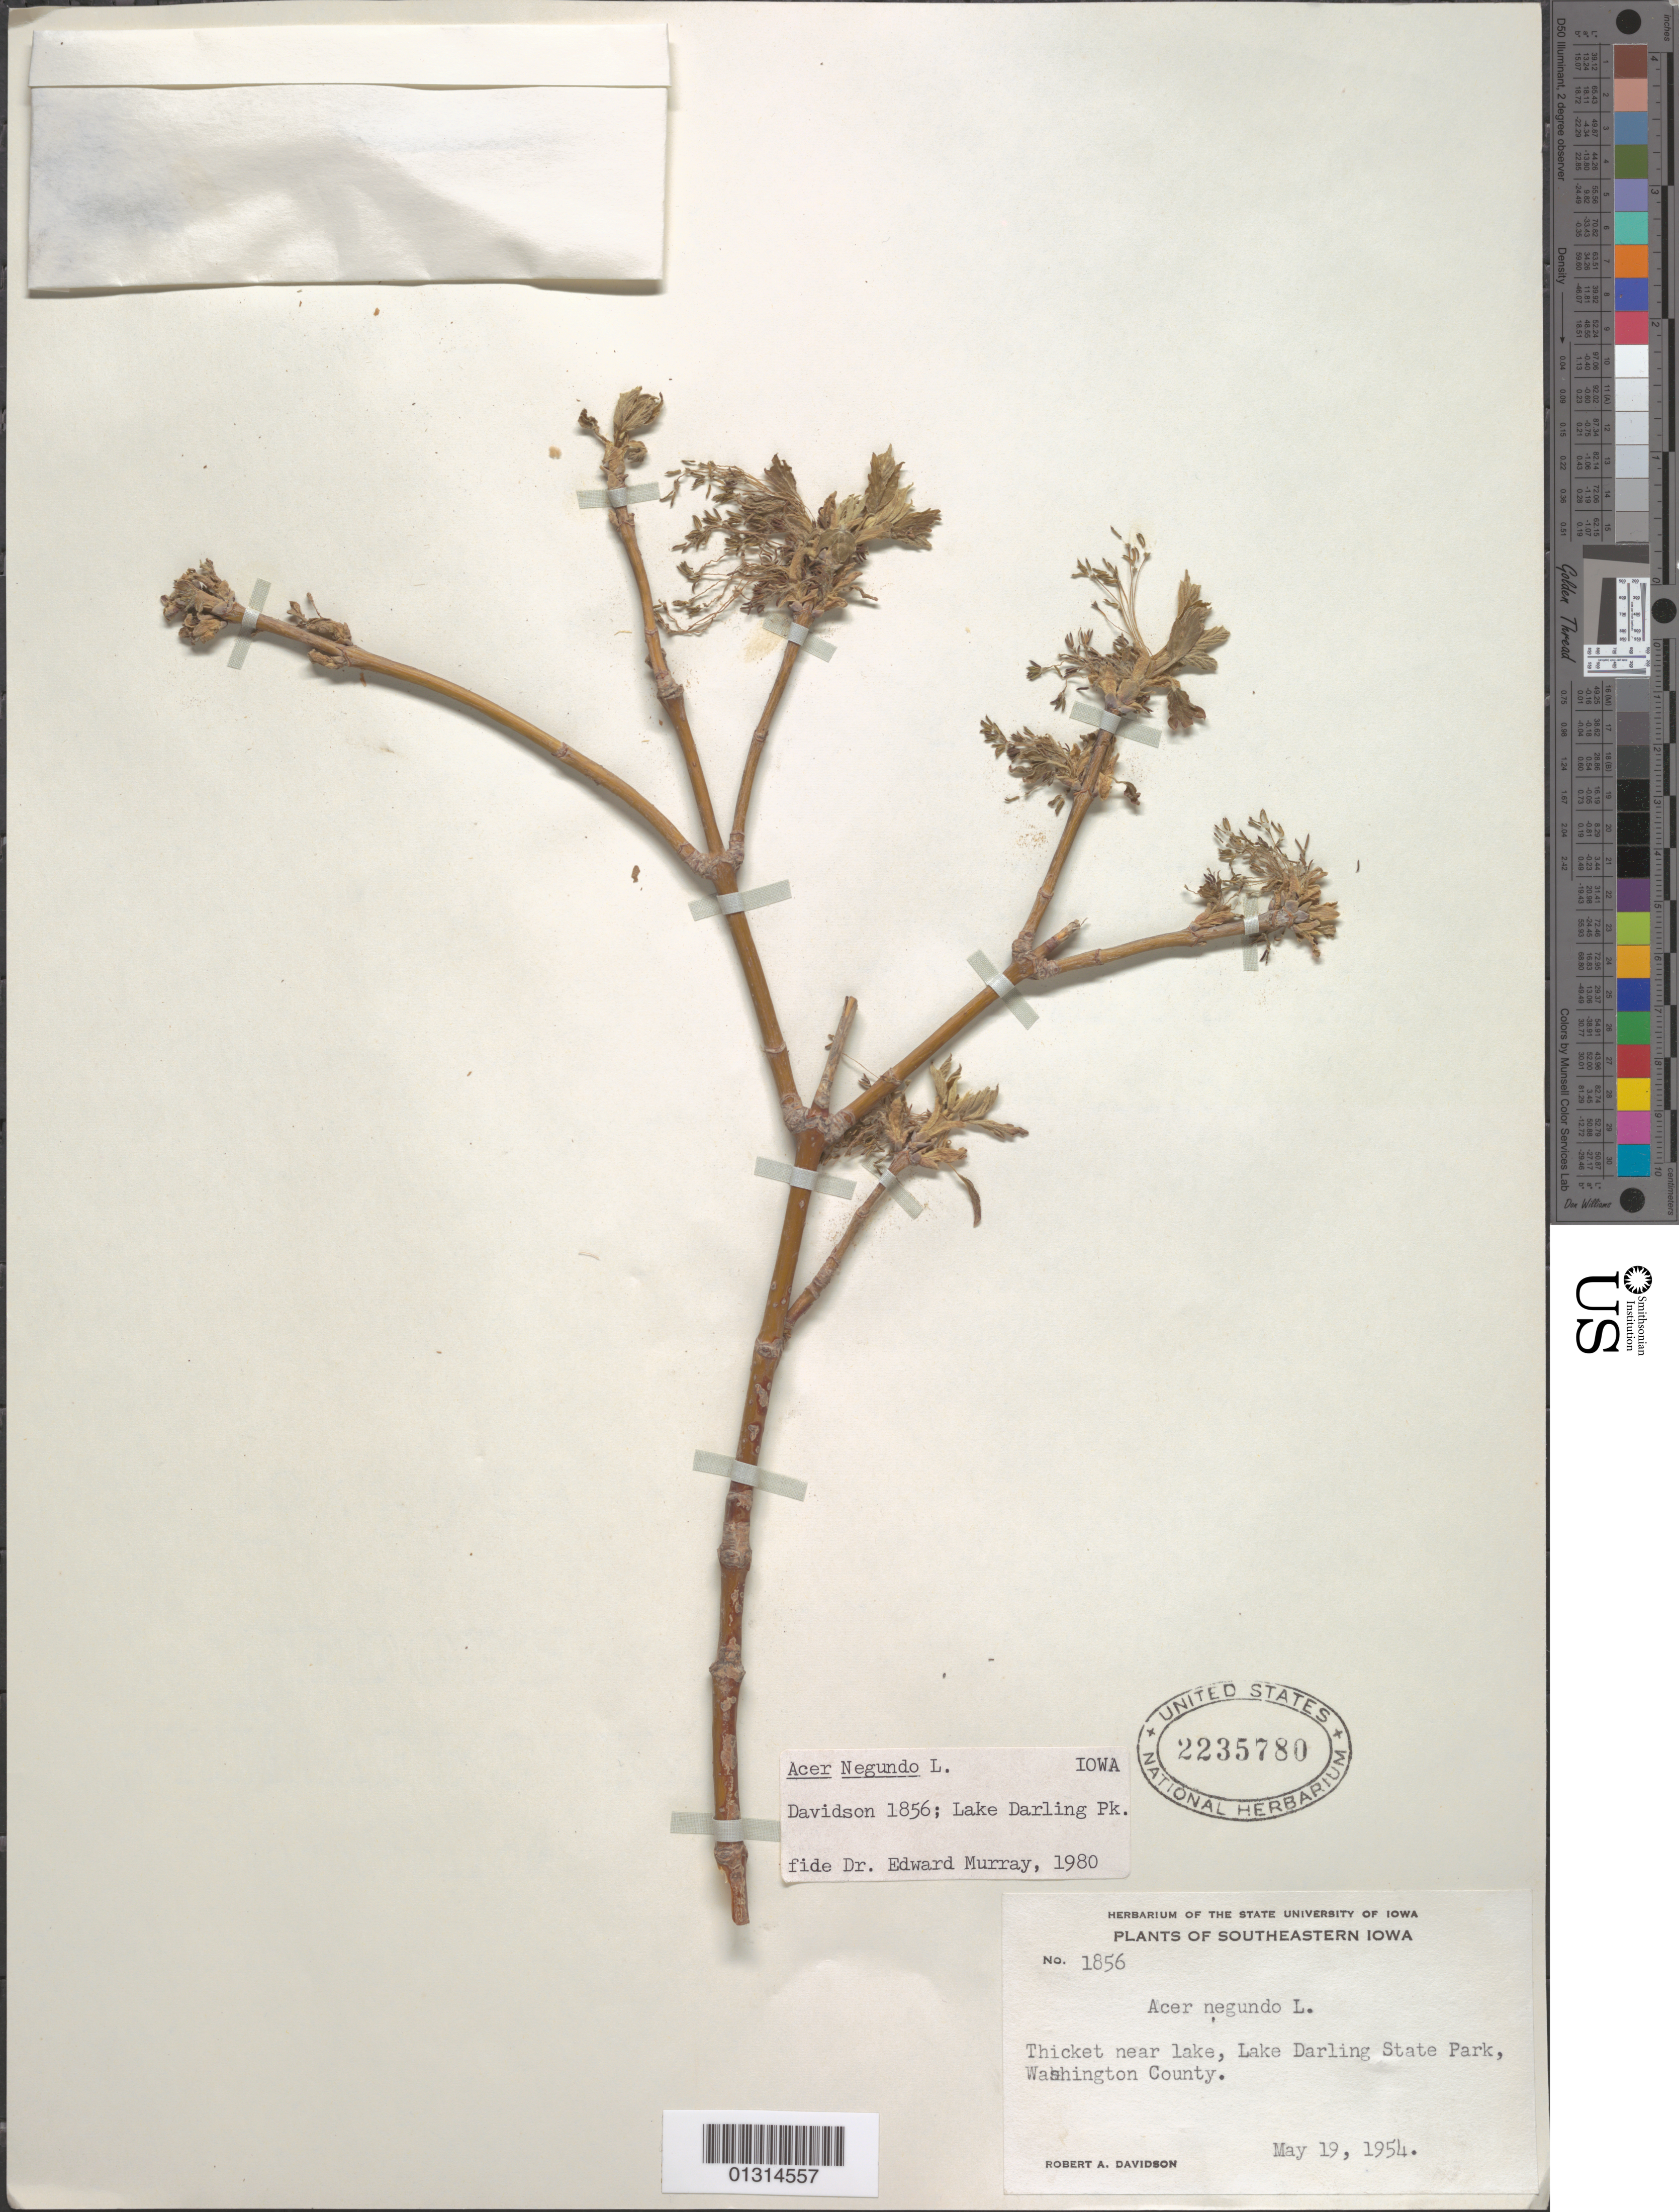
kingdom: Plantae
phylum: Tracheophyta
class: Magnoliopsida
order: Sapindales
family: Sapindaceae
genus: Acer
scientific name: Acer negundo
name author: L.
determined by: Murray, Edward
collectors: R. A. Davidson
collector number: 1856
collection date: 1954-05-19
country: United States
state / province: Iowa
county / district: Washington County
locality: Washington County, Lake Darling State Park, near lake.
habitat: Near lake.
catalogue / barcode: US 2235780